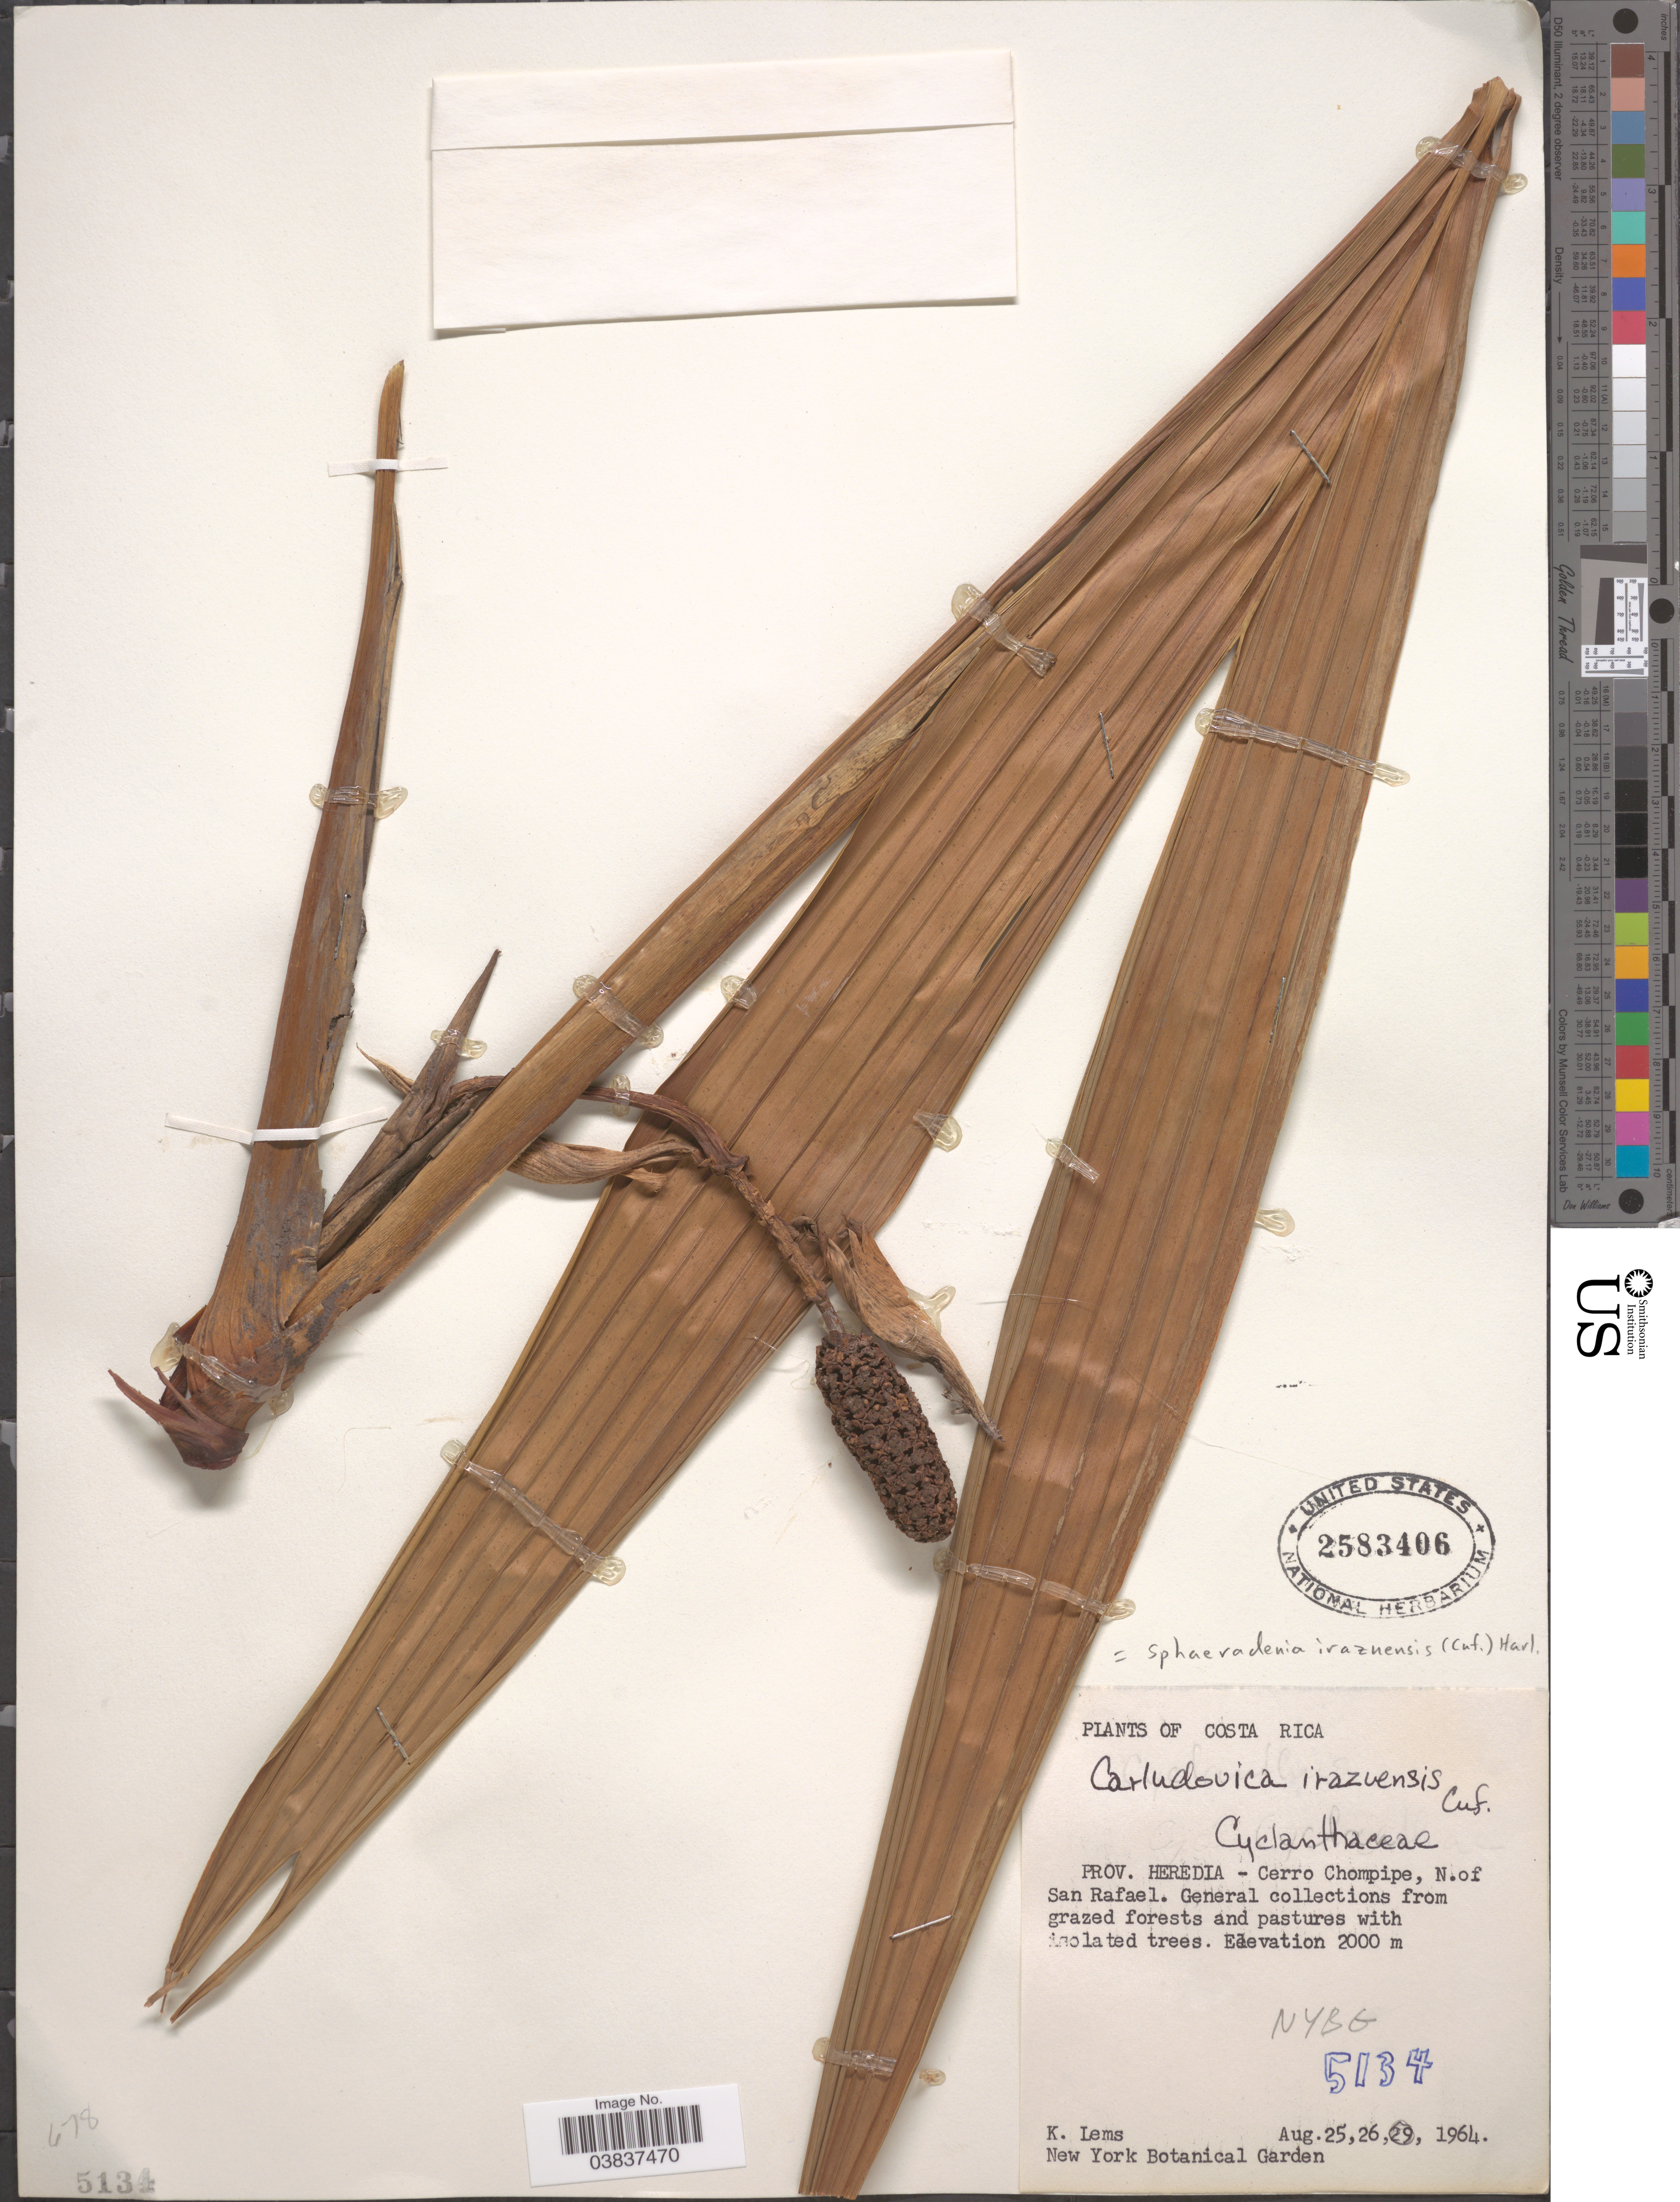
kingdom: Plantae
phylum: Tracheophyta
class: Liliopsida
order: Pandanales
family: Cyclanthaceae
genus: Sphaeradenia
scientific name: Sphaeradenia laucheana subsp. irazuensis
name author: (Cufod.) R. Erikss.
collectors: K. Lems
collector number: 5134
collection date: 1964-08-29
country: Costa Rica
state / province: Heredia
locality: Cerro Chompipe, N. of San Rafael.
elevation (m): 2000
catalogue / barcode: US 2583406